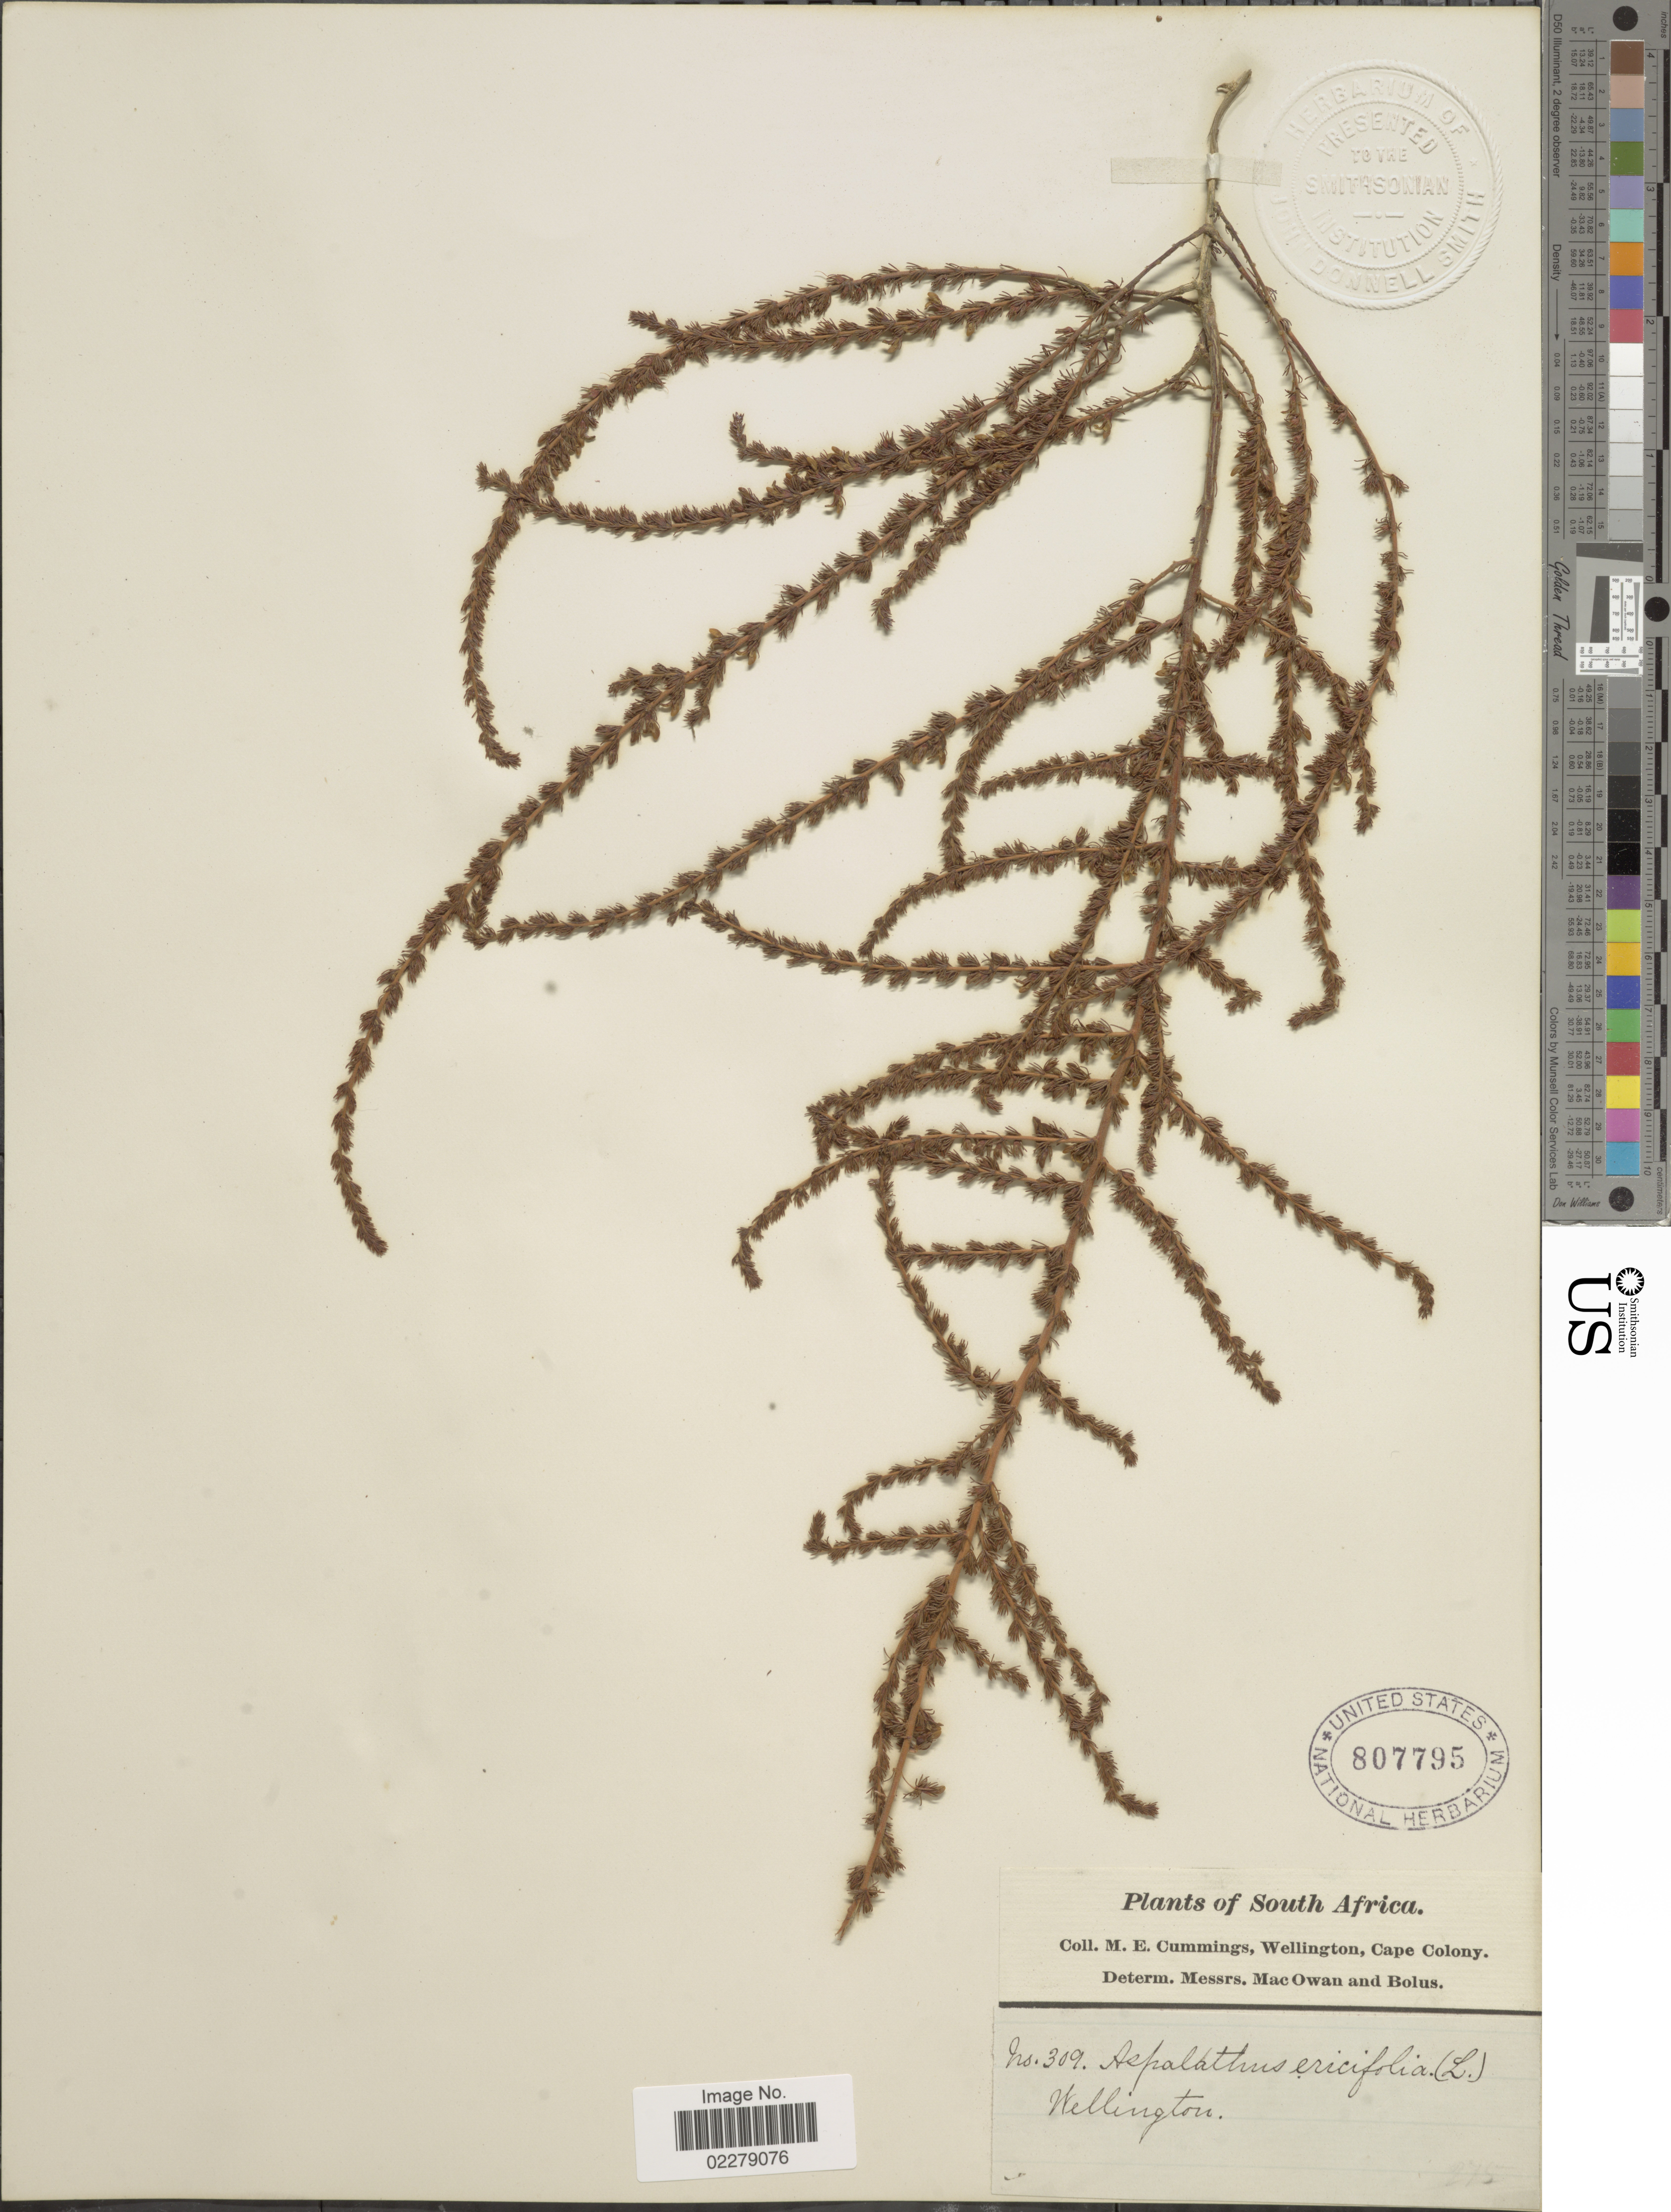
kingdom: Plantae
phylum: Tracheophyta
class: Magnoliopsida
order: Fabales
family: Fabaceae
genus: Aspalathus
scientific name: Aspalathus ericifolia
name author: L.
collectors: M. E. Cummings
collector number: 309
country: South Africa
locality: Wellington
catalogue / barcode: US 807795